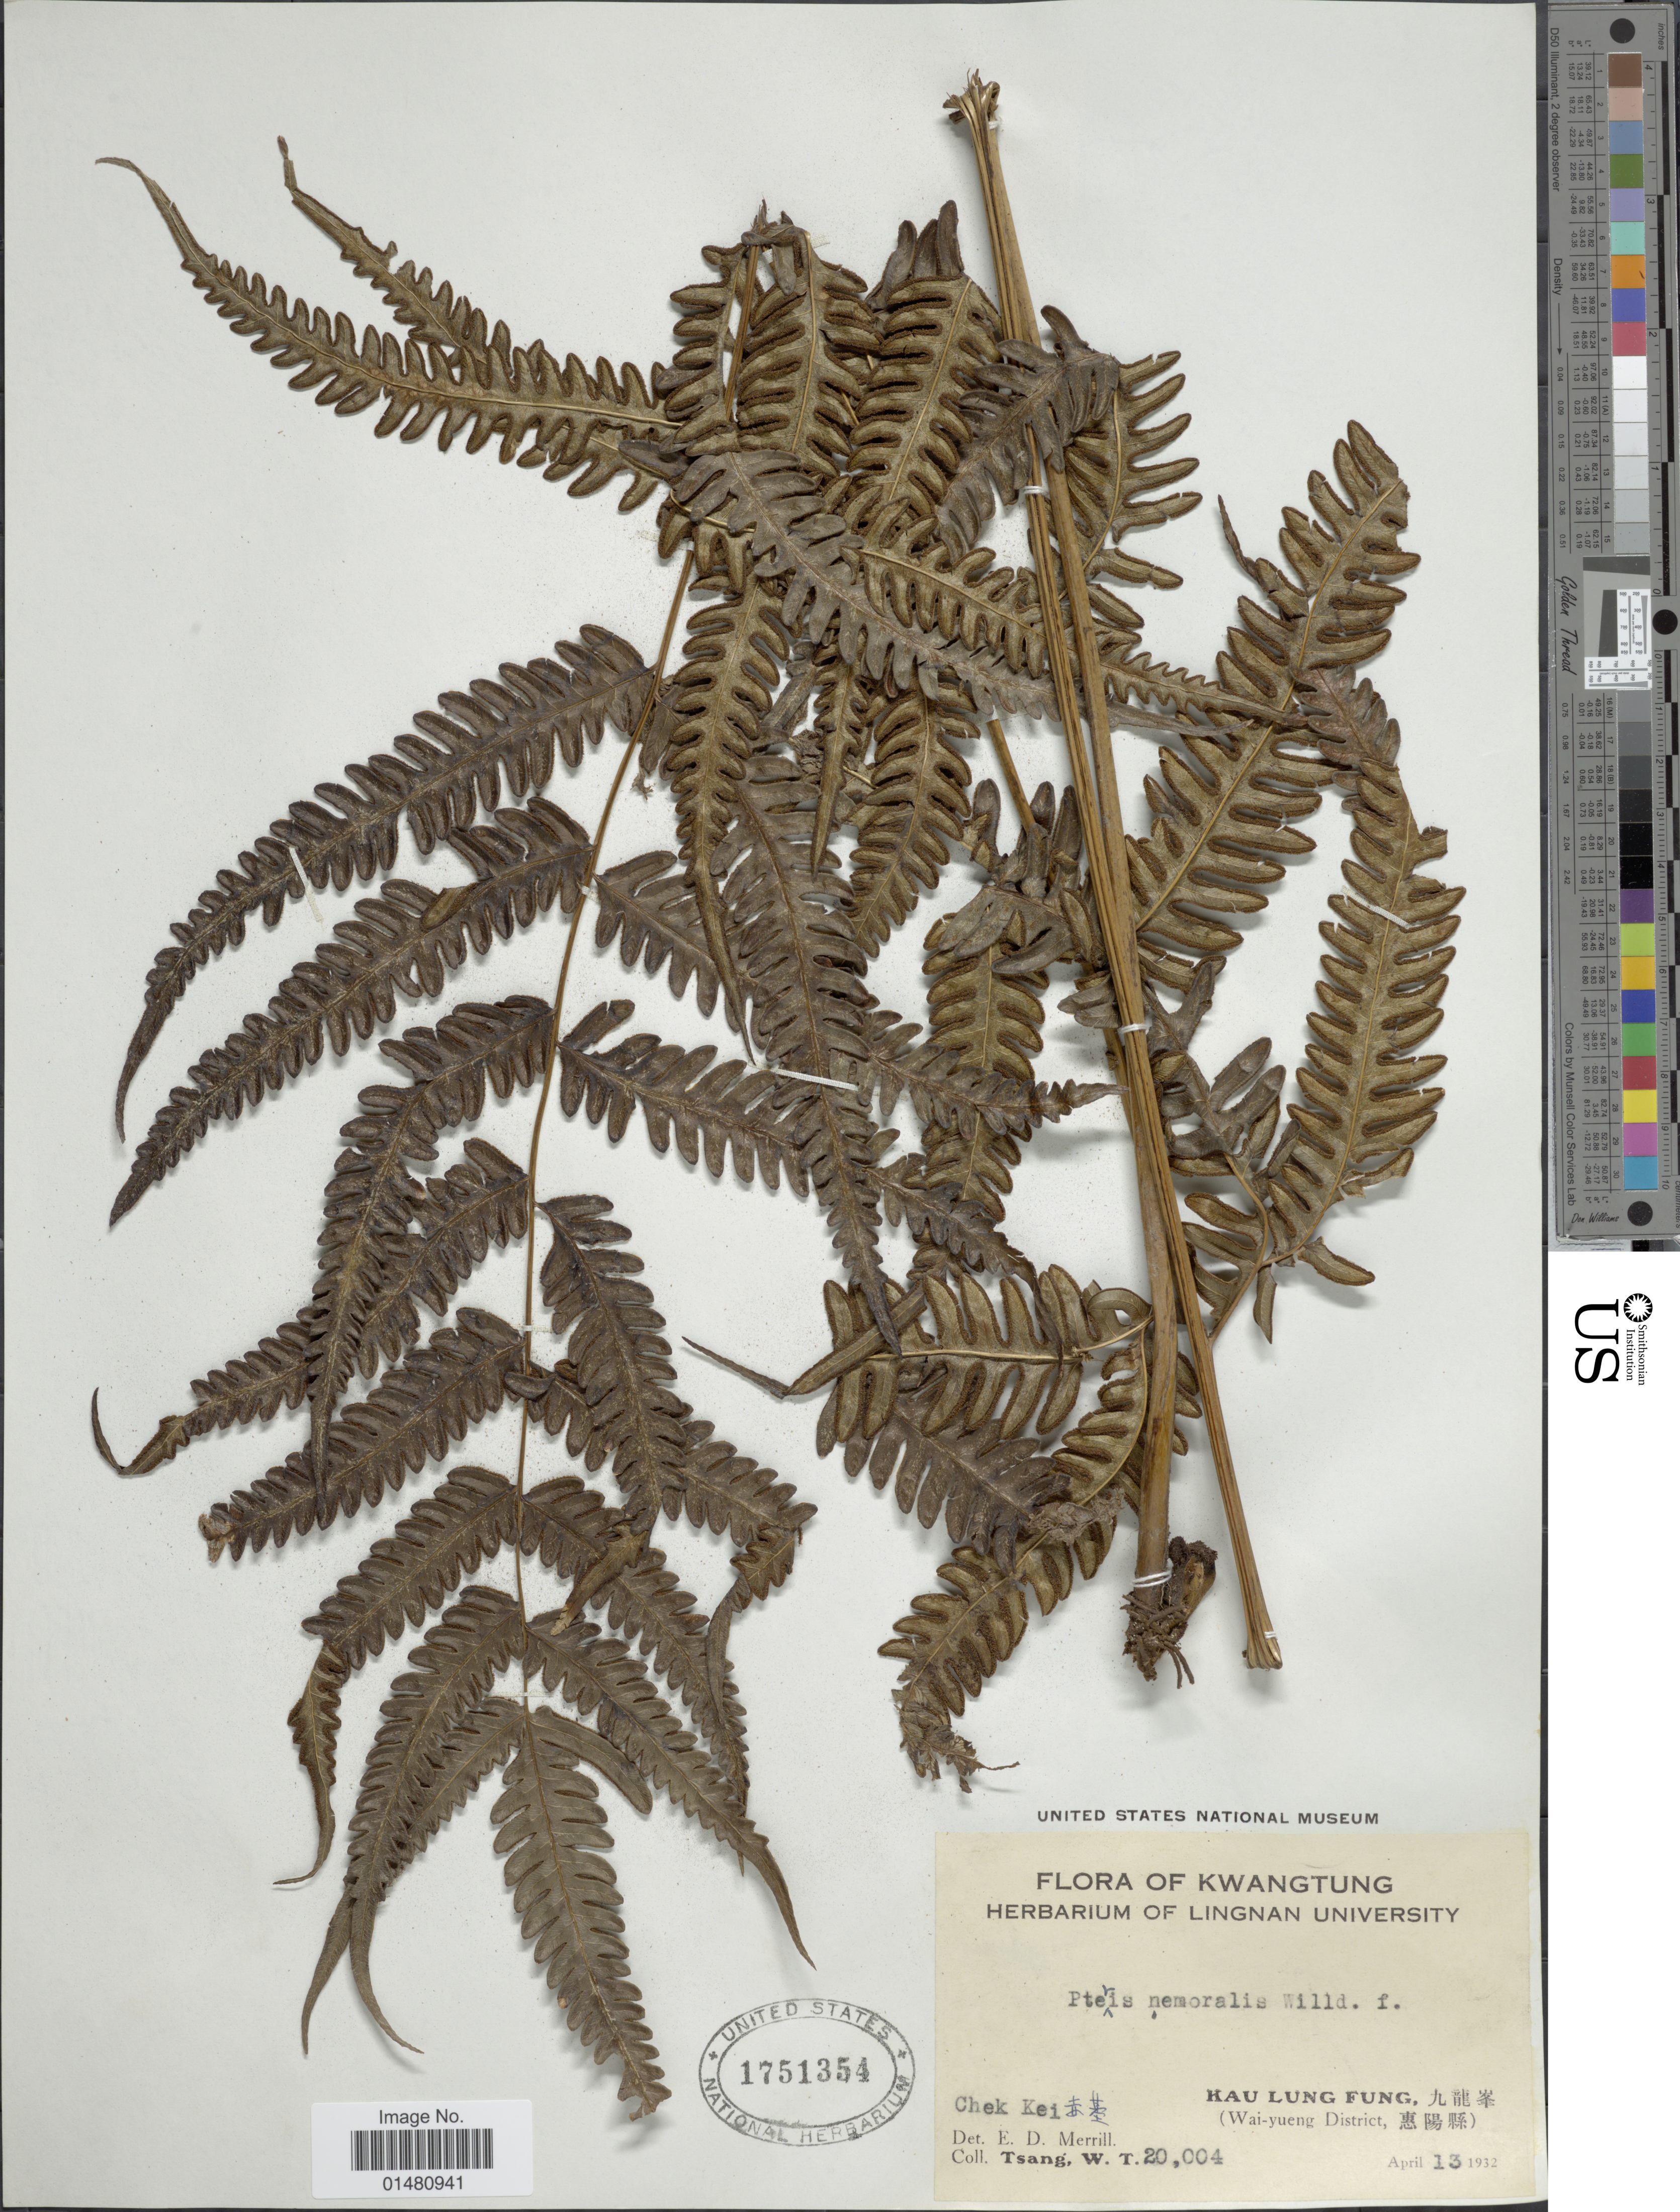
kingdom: Plantae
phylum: Tracheophyta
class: Polypodiopsida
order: Polypodiales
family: Pteridaceae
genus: Pteris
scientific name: Pteris quadriaurita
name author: Retz.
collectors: W. T. Tsang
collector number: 20004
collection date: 1932-04-13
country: China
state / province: Guangdong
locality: Kwangtung, Chek Kei X, Kau Lung Fung, X, (Wai-yueng District, X)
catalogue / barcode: US 1751354